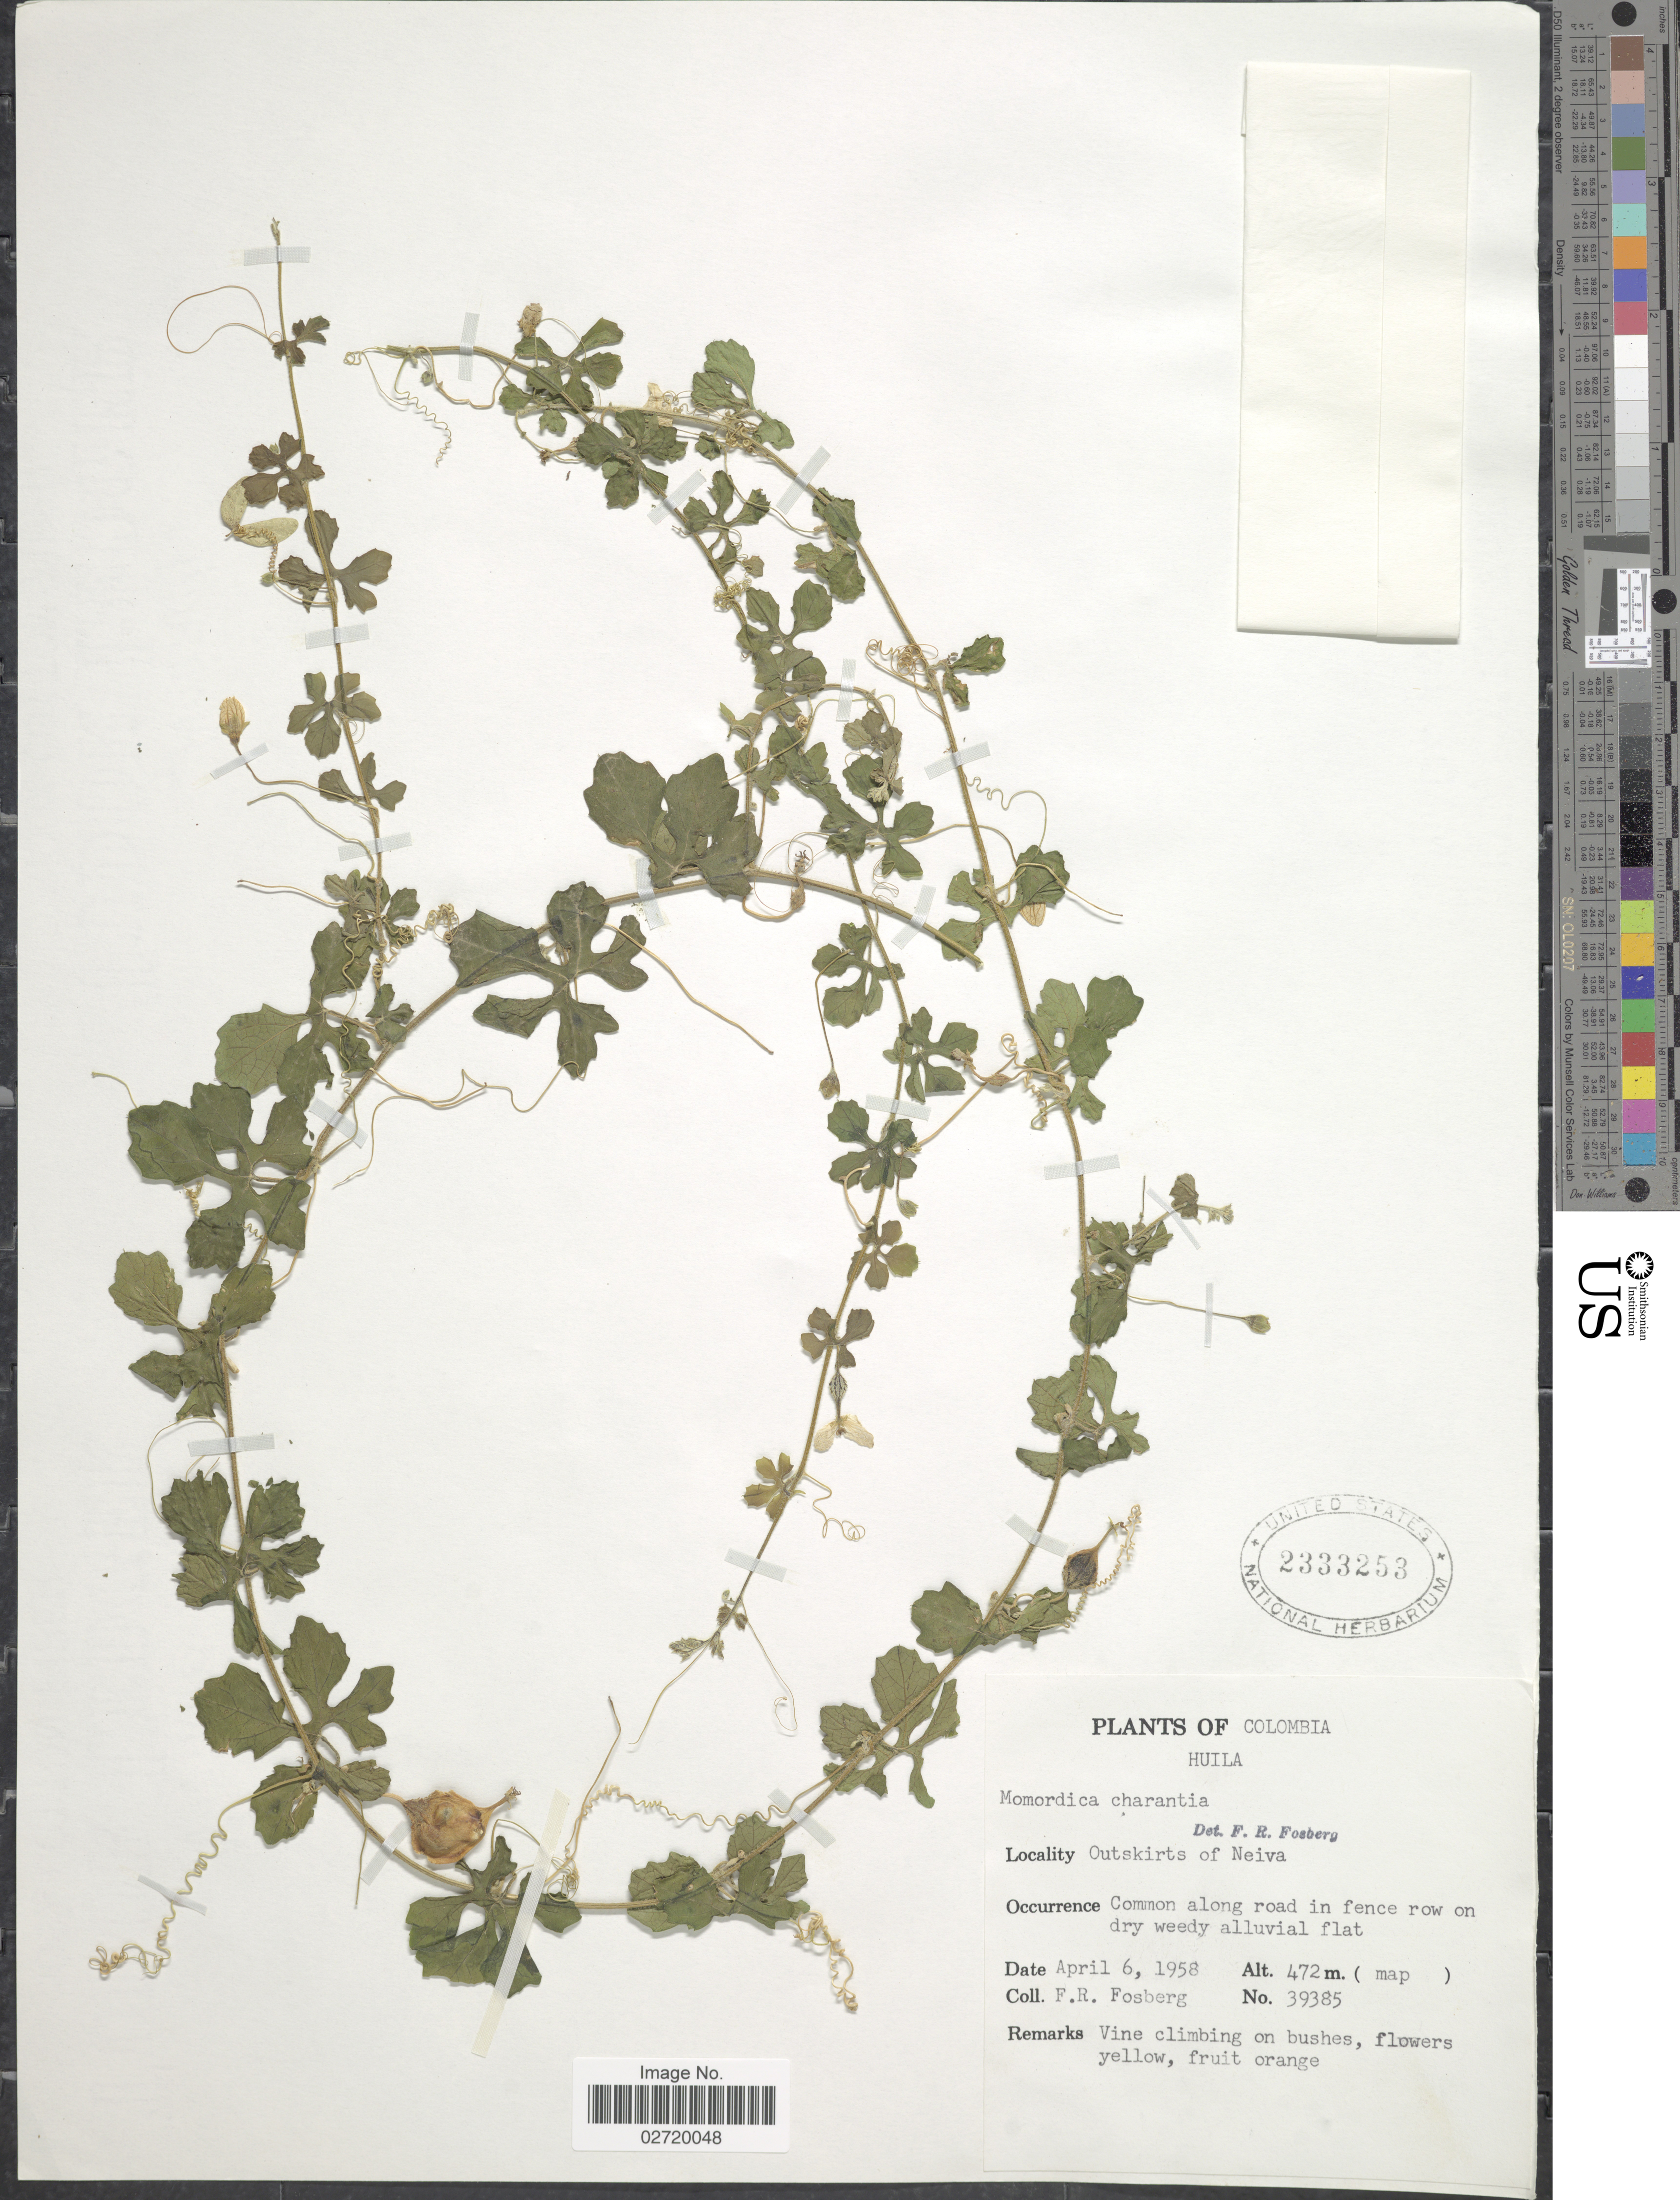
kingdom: Plantae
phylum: Tracheophyta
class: Magnoliopsida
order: Cucurbitales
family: Cucurbitaceae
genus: Momordica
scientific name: Momordica charantia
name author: L.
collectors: F. R. Fosberg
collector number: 39385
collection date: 1958-04-06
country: Colombia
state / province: Huila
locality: Outskirts of Neiva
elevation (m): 472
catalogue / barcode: US 2333253